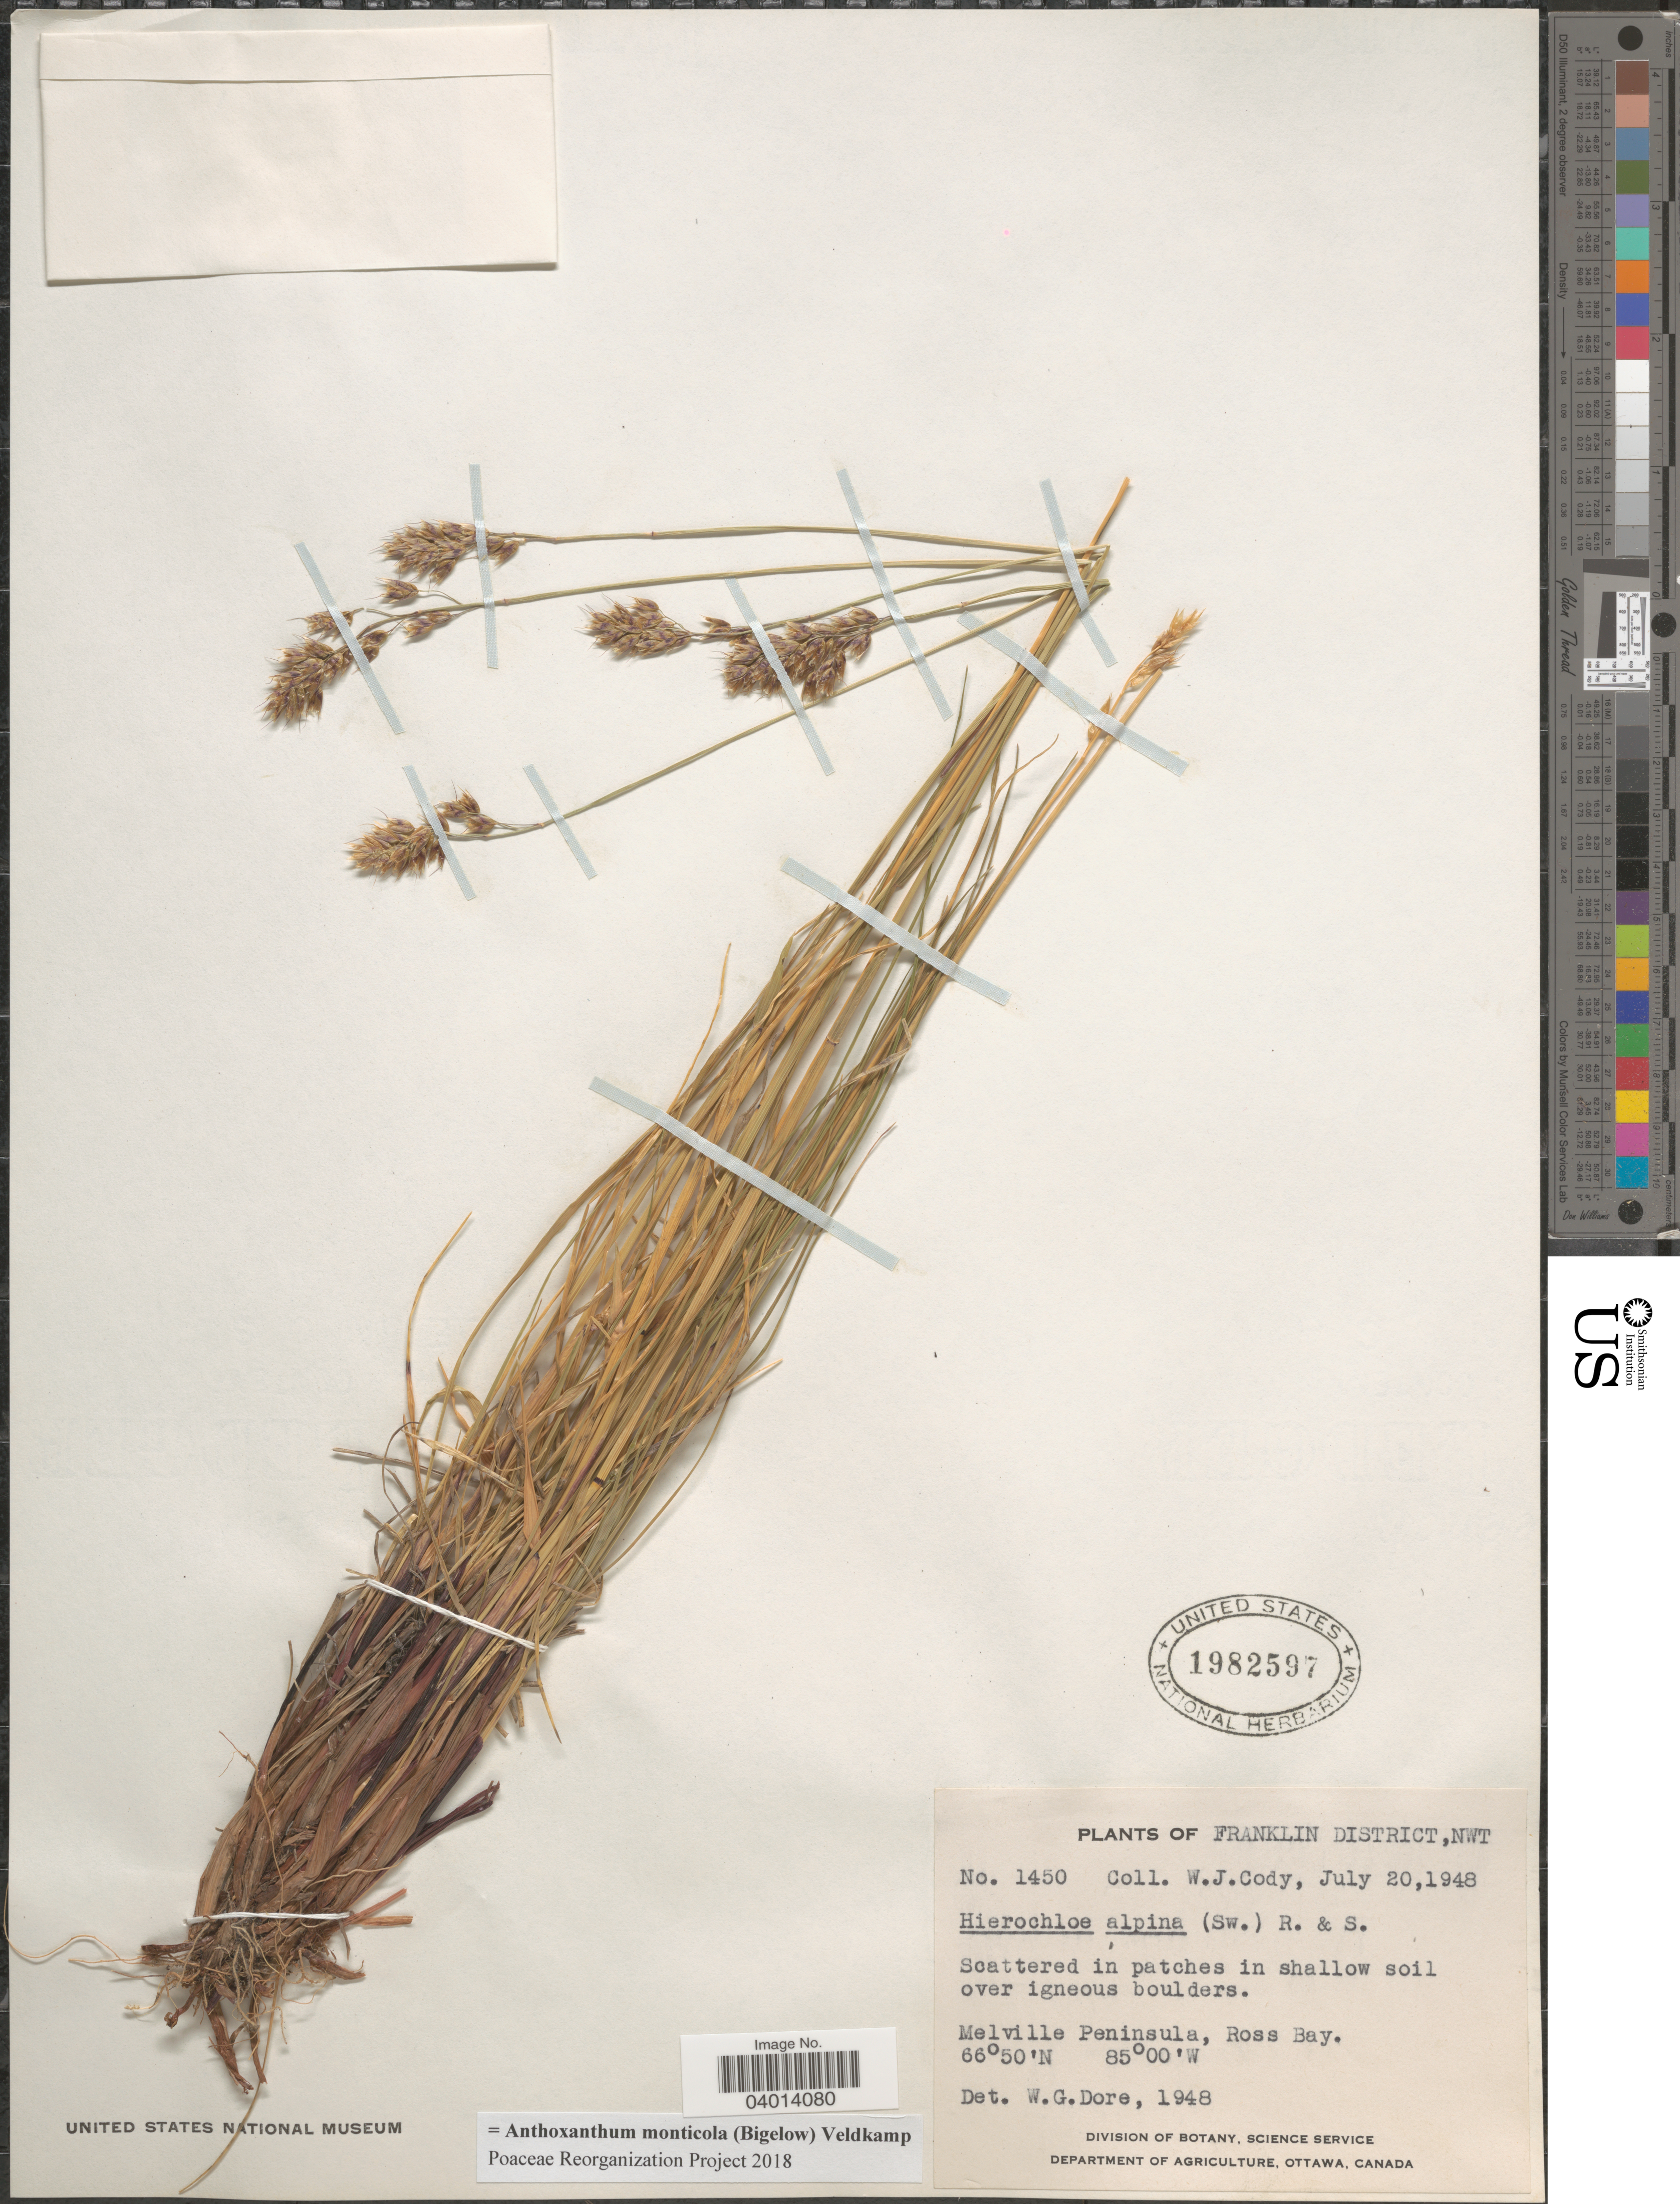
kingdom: Plantae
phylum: Tracheophyta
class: Liliopsida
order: Poales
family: Poaceae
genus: Anthoxanthum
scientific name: Anthoxanthum monticola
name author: (Bigelow) Veldkamp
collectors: W. Cody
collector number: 1450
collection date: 1948-07-20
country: Canada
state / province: Northwest Territories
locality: Franklin District. Melville Peninsula, Ross Bay.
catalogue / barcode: US 1982597